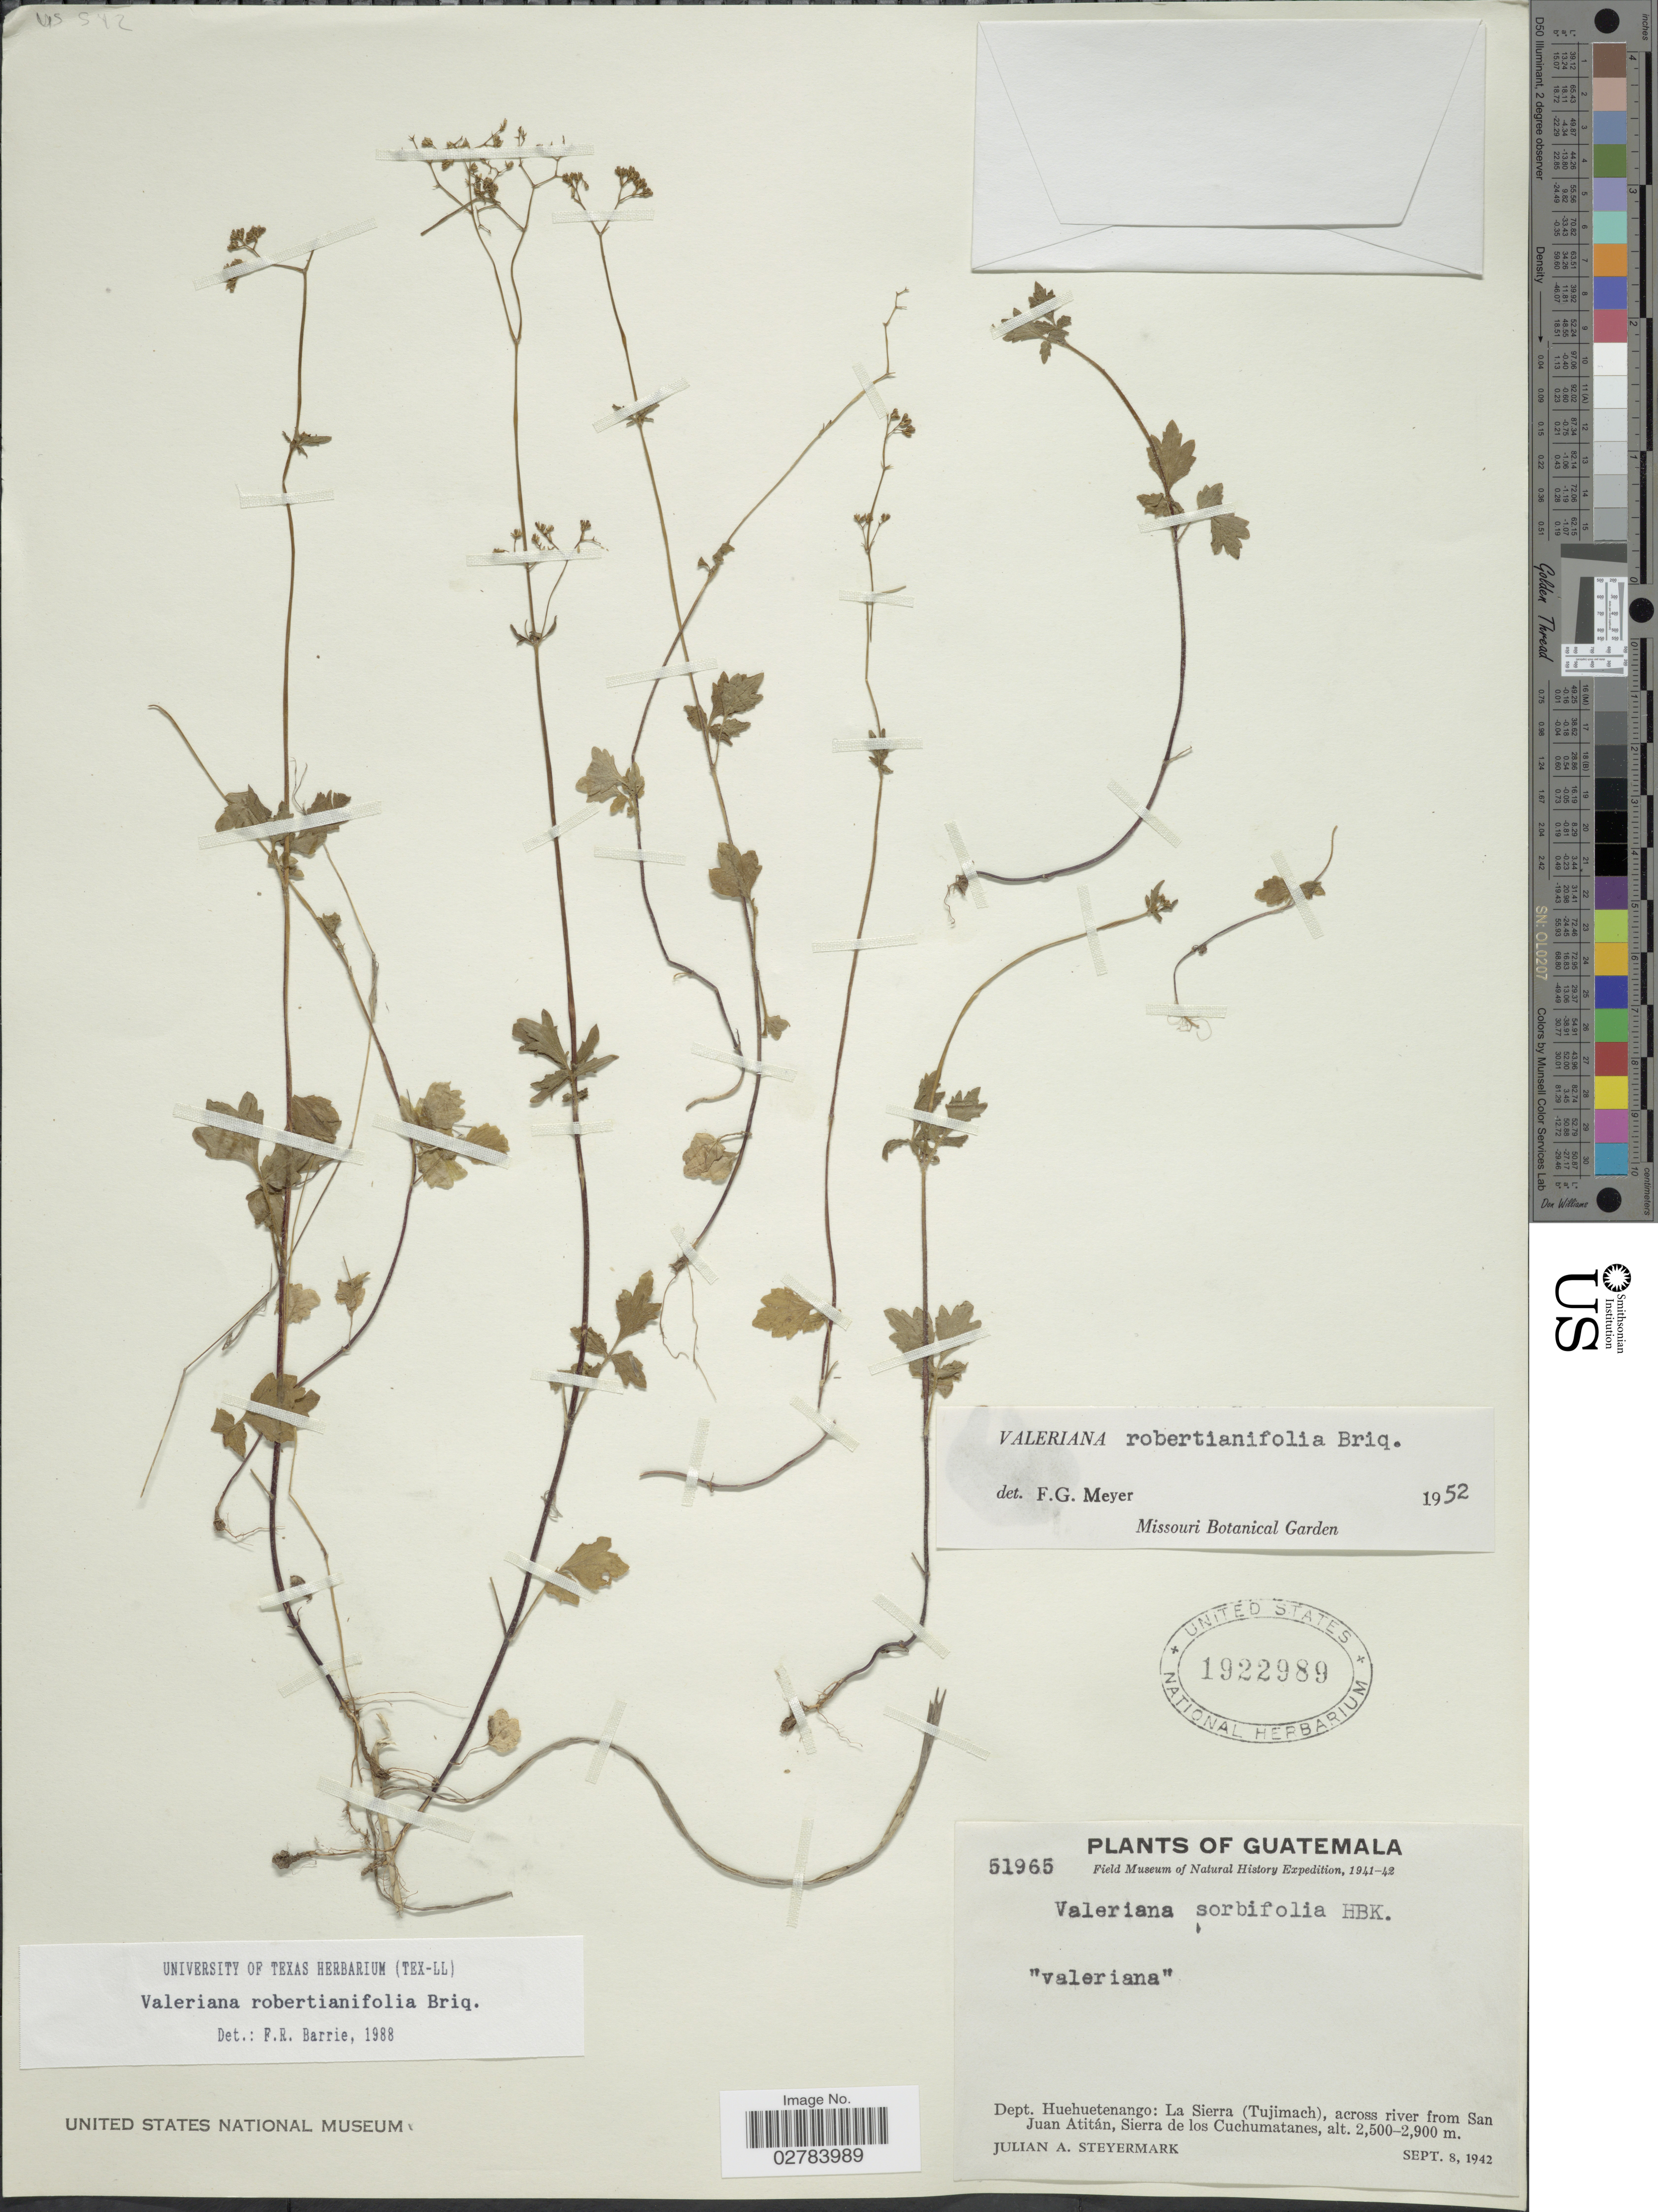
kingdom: Plantae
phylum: Tracheophyta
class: Magnoliopsida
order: Dipsacales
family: Caprifoliaceae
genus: Valeriana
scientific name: Valeriana robertianifolia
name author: Briq.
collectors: J. Steyermark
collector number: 51965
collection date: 1942-09-08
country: Guatemala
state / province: Huehuetenango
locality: Dept. Huehuetenango, La Sierra (Tujimach), across river from San Juan Atitán, Sierra de los Cuchumatanes.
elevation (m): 2500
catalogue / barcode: US 1922989